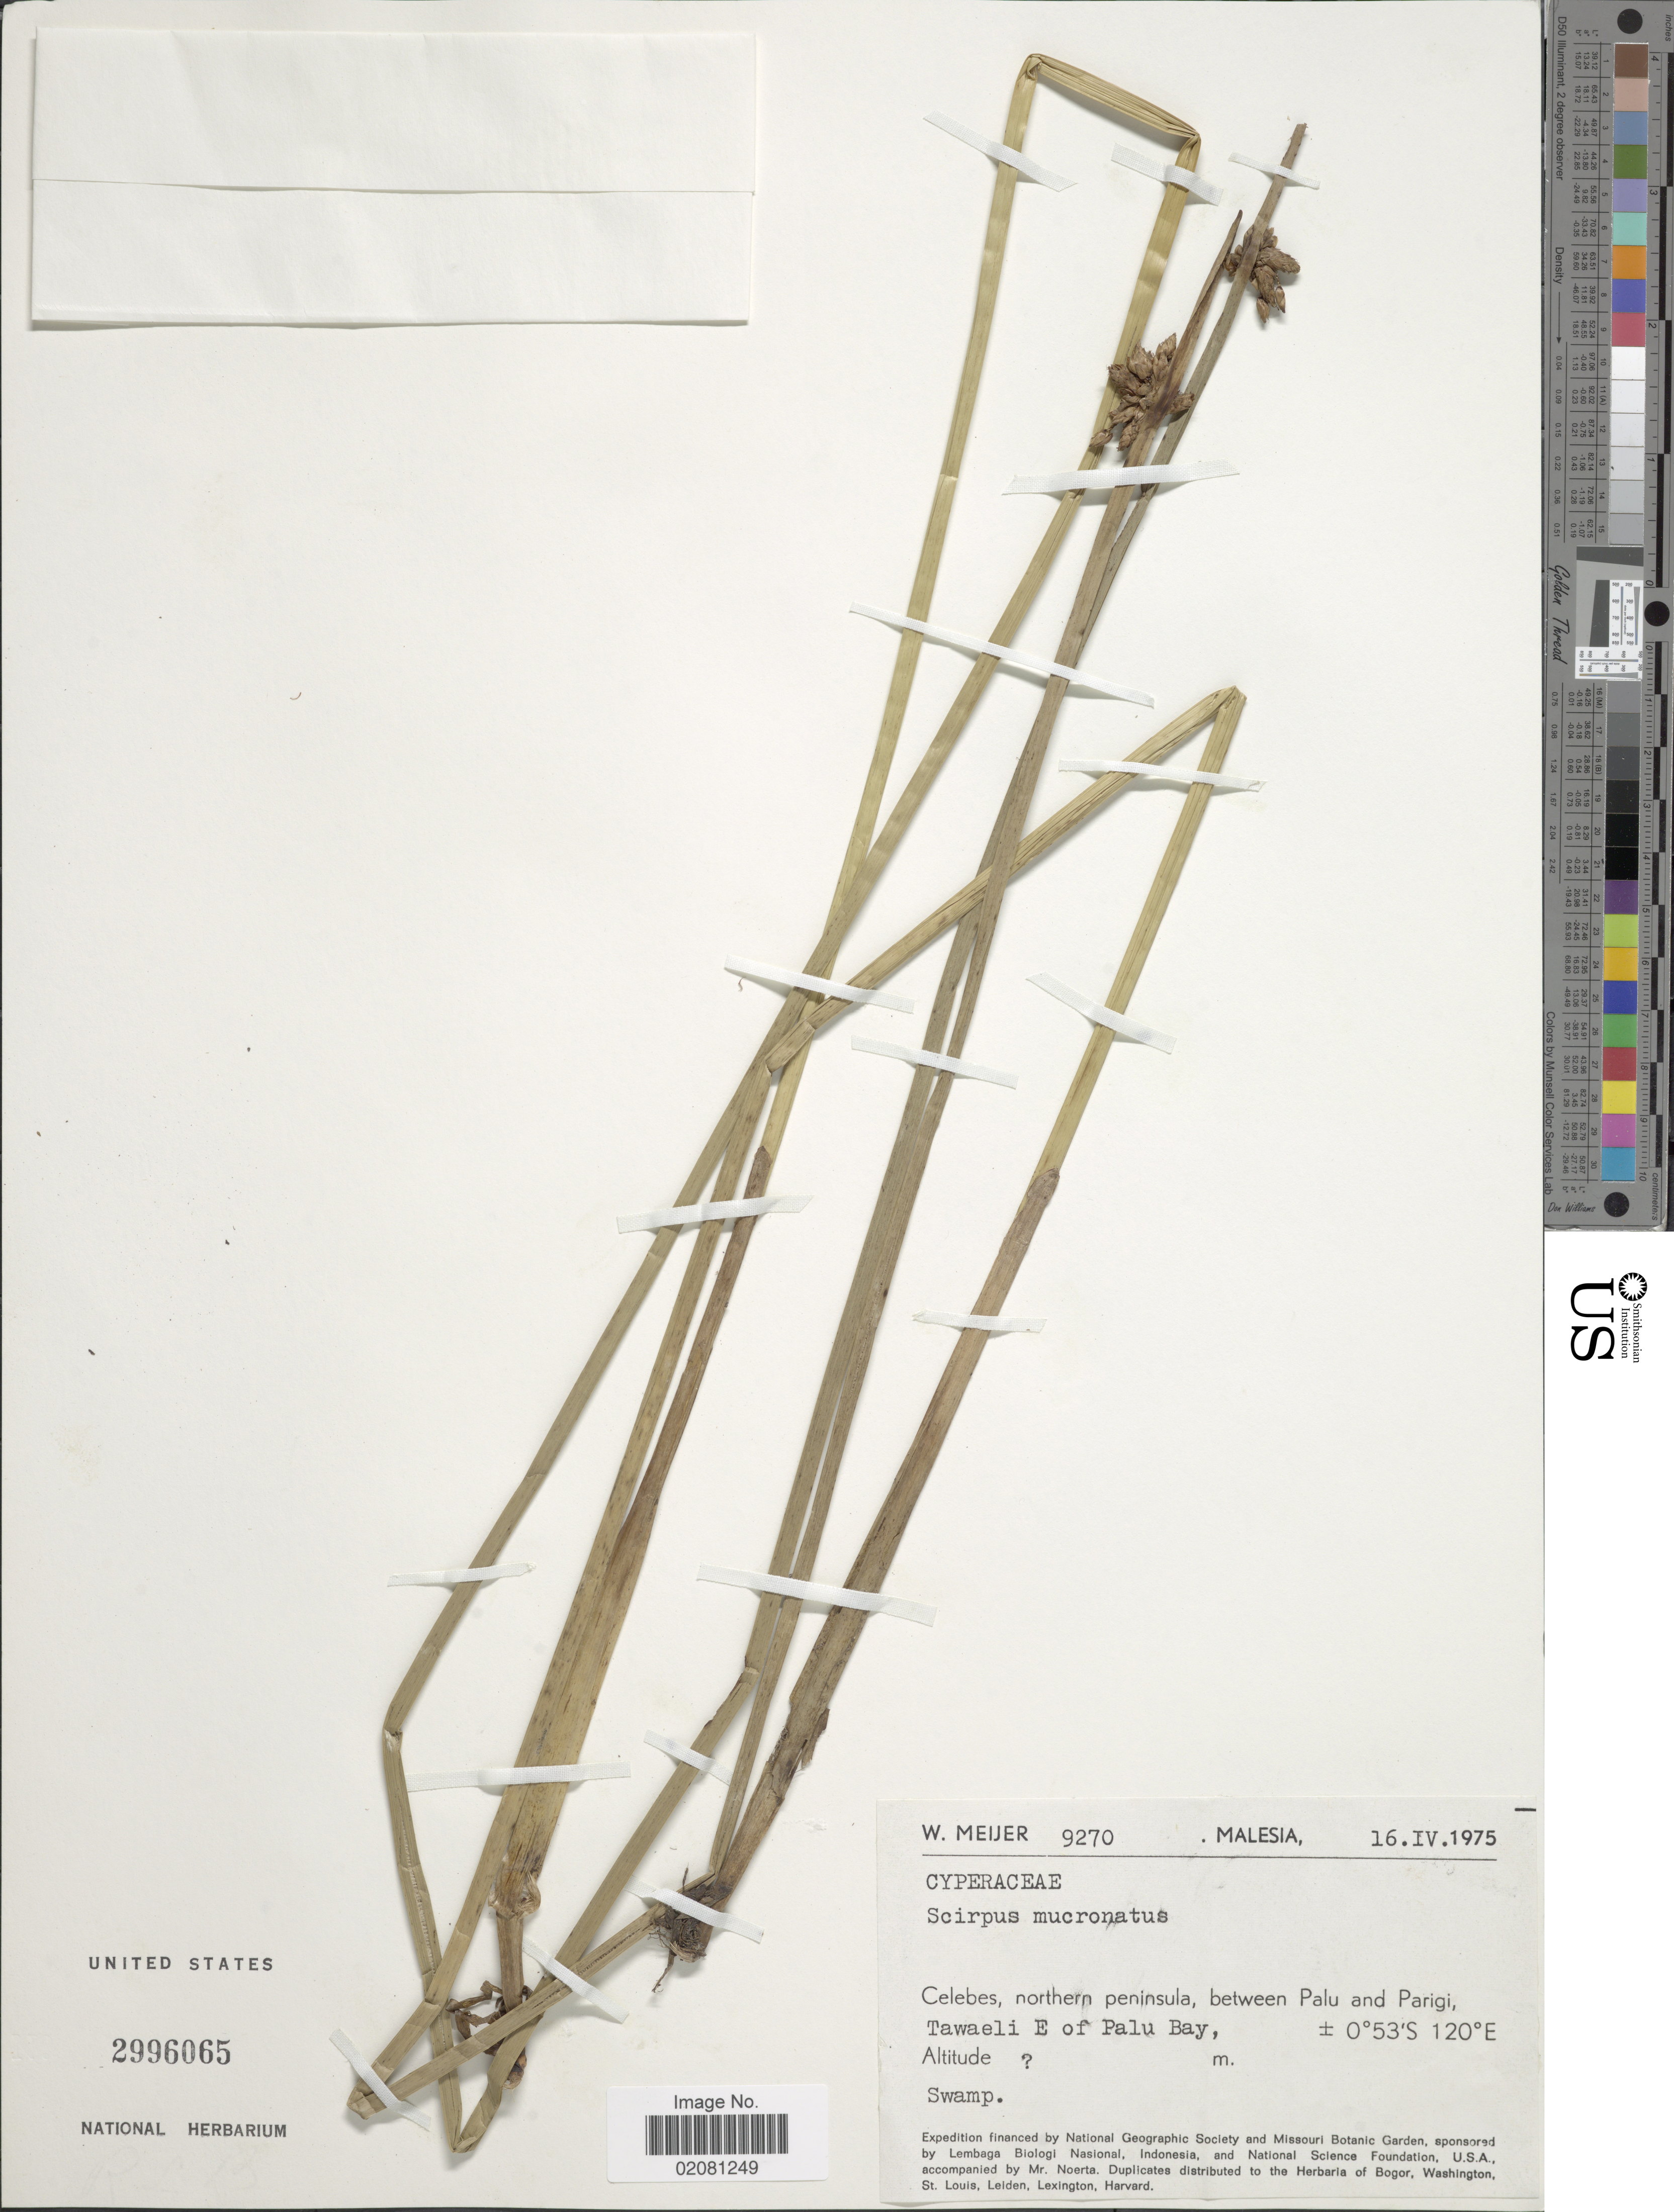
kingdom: Plantae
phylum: Tracheophyta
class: Liliopsida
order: Poales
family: Cyperaceae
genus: Schoenoplectiella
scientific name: Schoenoplectiella mucronata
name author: (L.) Jung & Choi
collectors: W. Meijer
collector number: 9270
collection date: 1975-04-16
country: Malaysia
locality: Celebes, northern peninsula, between Palu and Parigi, Tawaeli E of Palu Bay, Malesia.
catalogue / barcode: US 2996065